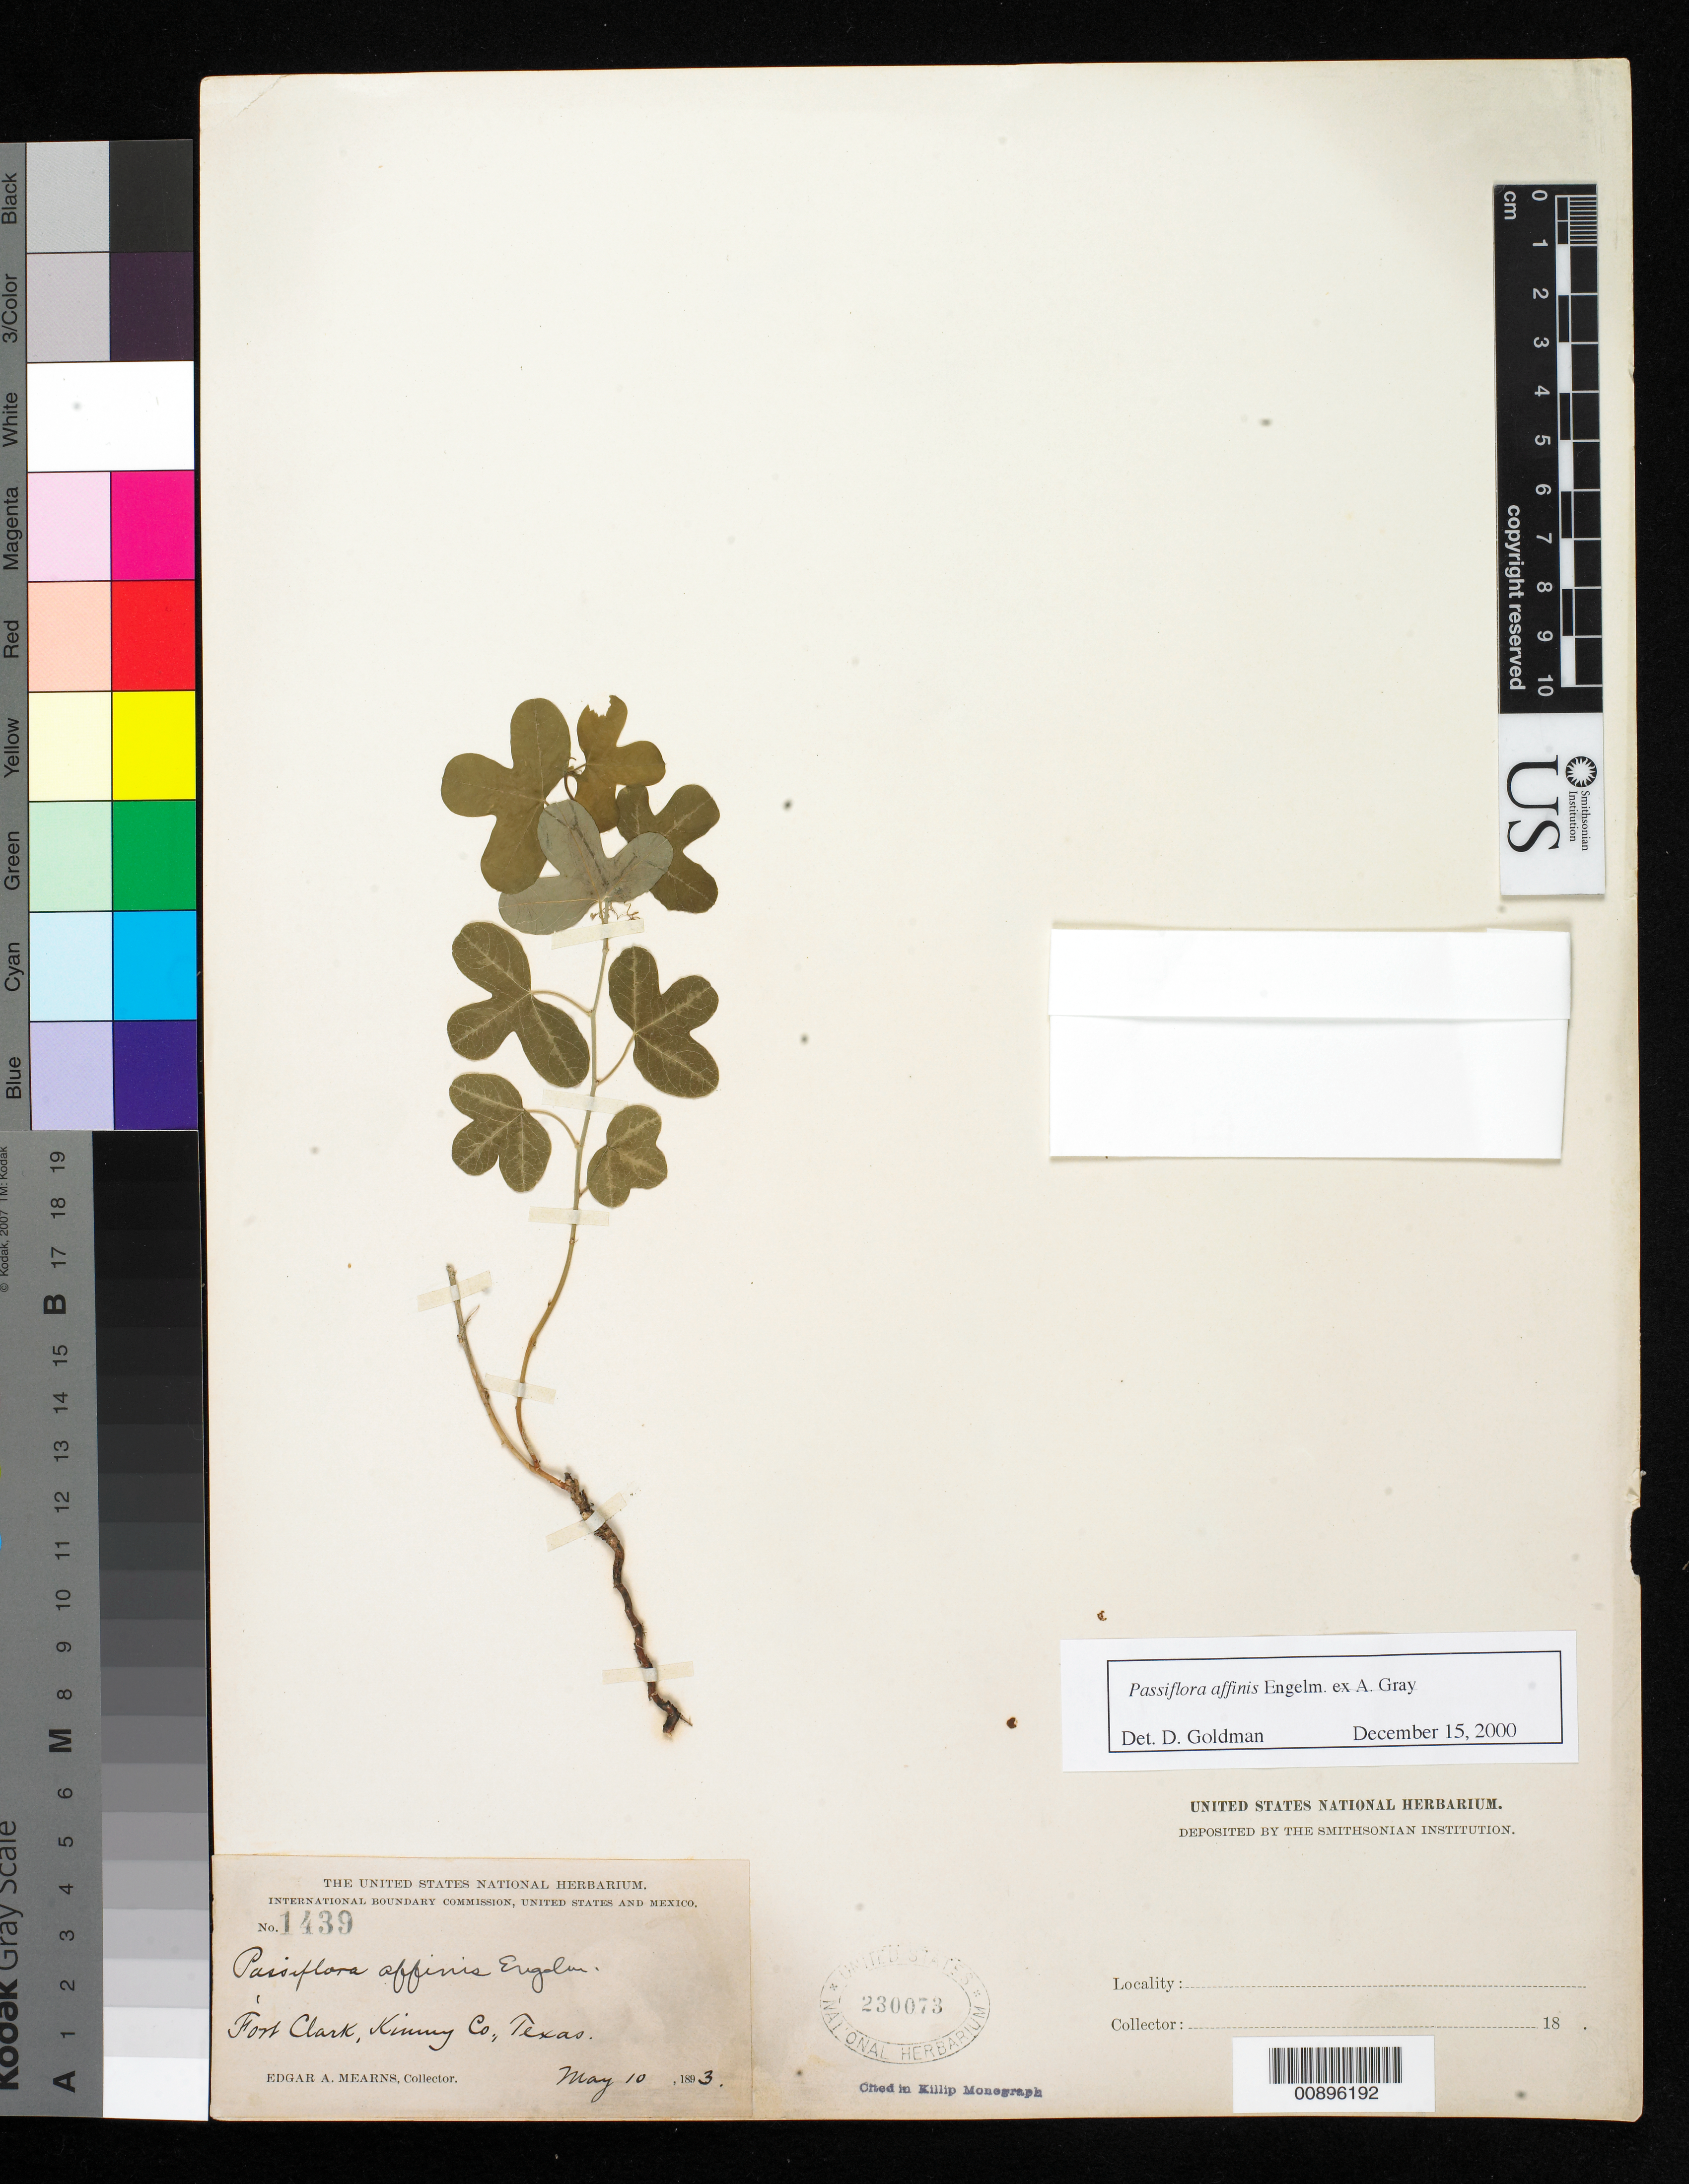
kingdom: Plantae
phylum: Tracheophyta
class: Magnoliopsida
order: Malpighiales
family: Passifloraceae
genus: Passiflora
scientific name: Passiflora affinis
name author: Engelm. ex A. Gray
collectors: E. A. Mearns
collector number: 1439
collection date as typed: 10 May 1893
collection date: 1893-05-10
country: United States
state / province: Texas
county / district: Kinney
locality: Fort Clark, Kinney County, Texas.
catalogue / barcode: US 230073